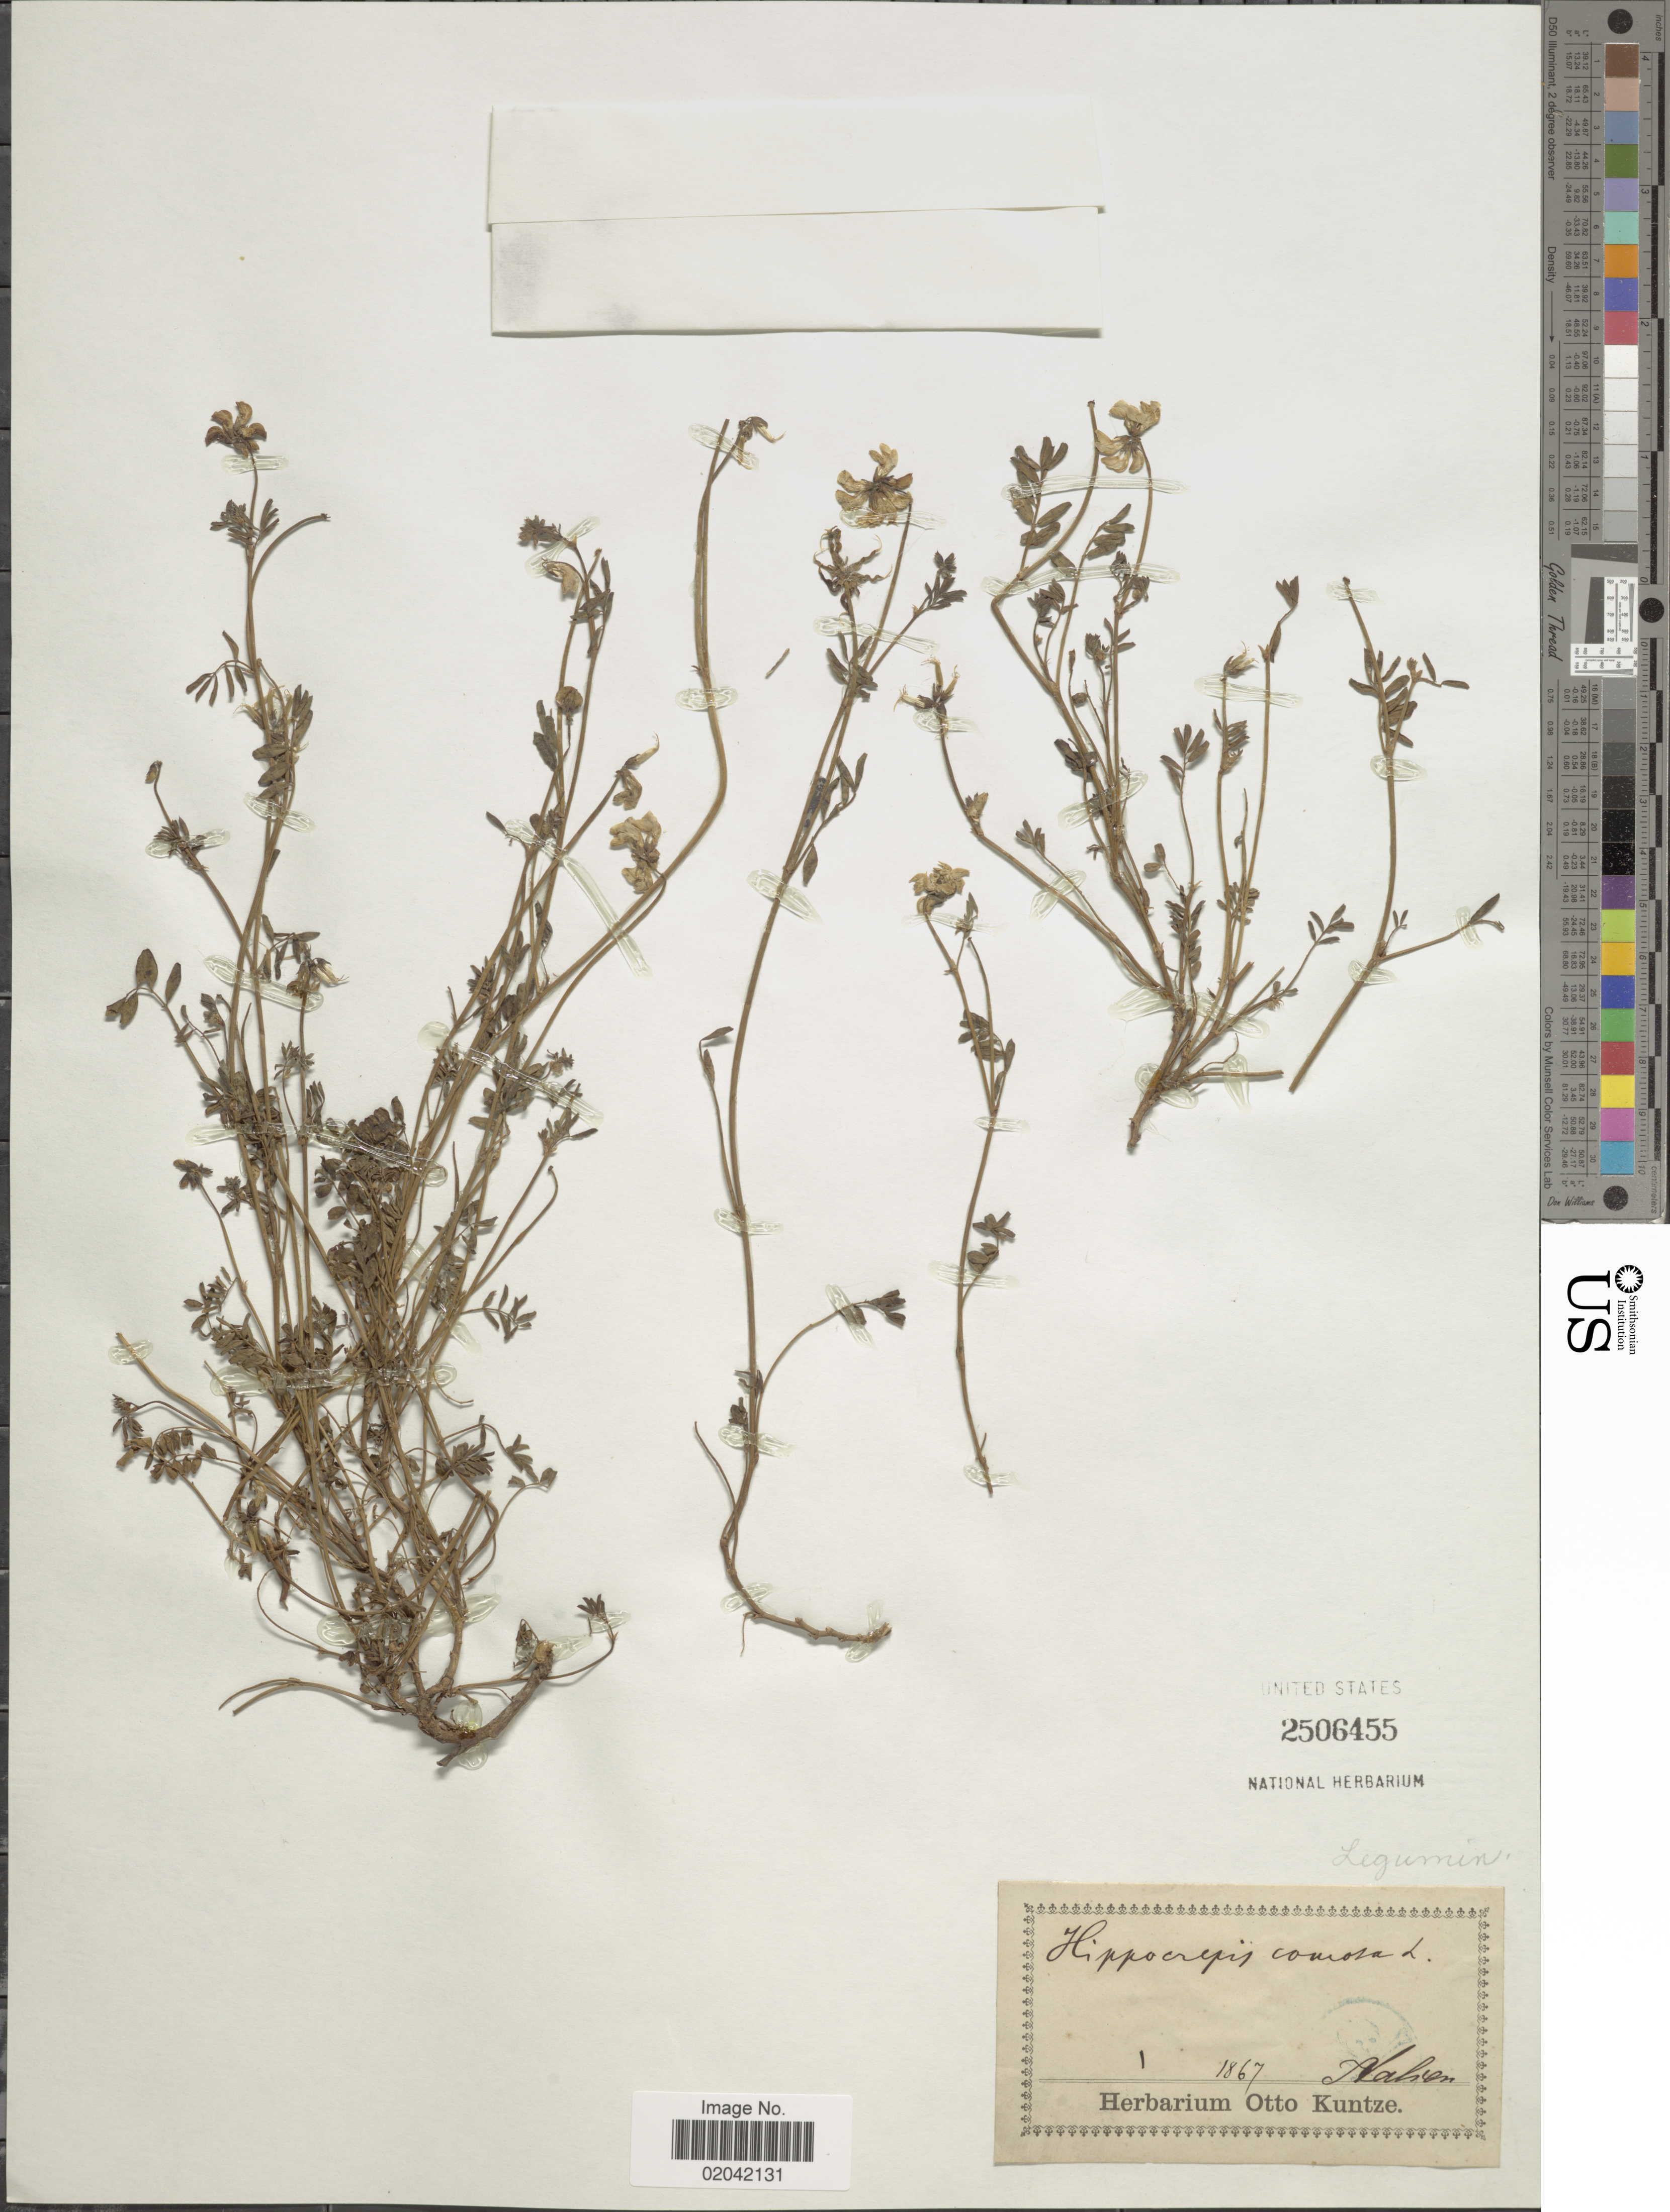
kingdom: Plantae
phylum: Tracheophyta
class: Magnoliopsida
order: Fabales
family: Fabaceae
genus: Hippocrepis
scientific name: Hippocrepis comosa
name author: L.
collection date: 1867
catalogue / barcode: US 2506455